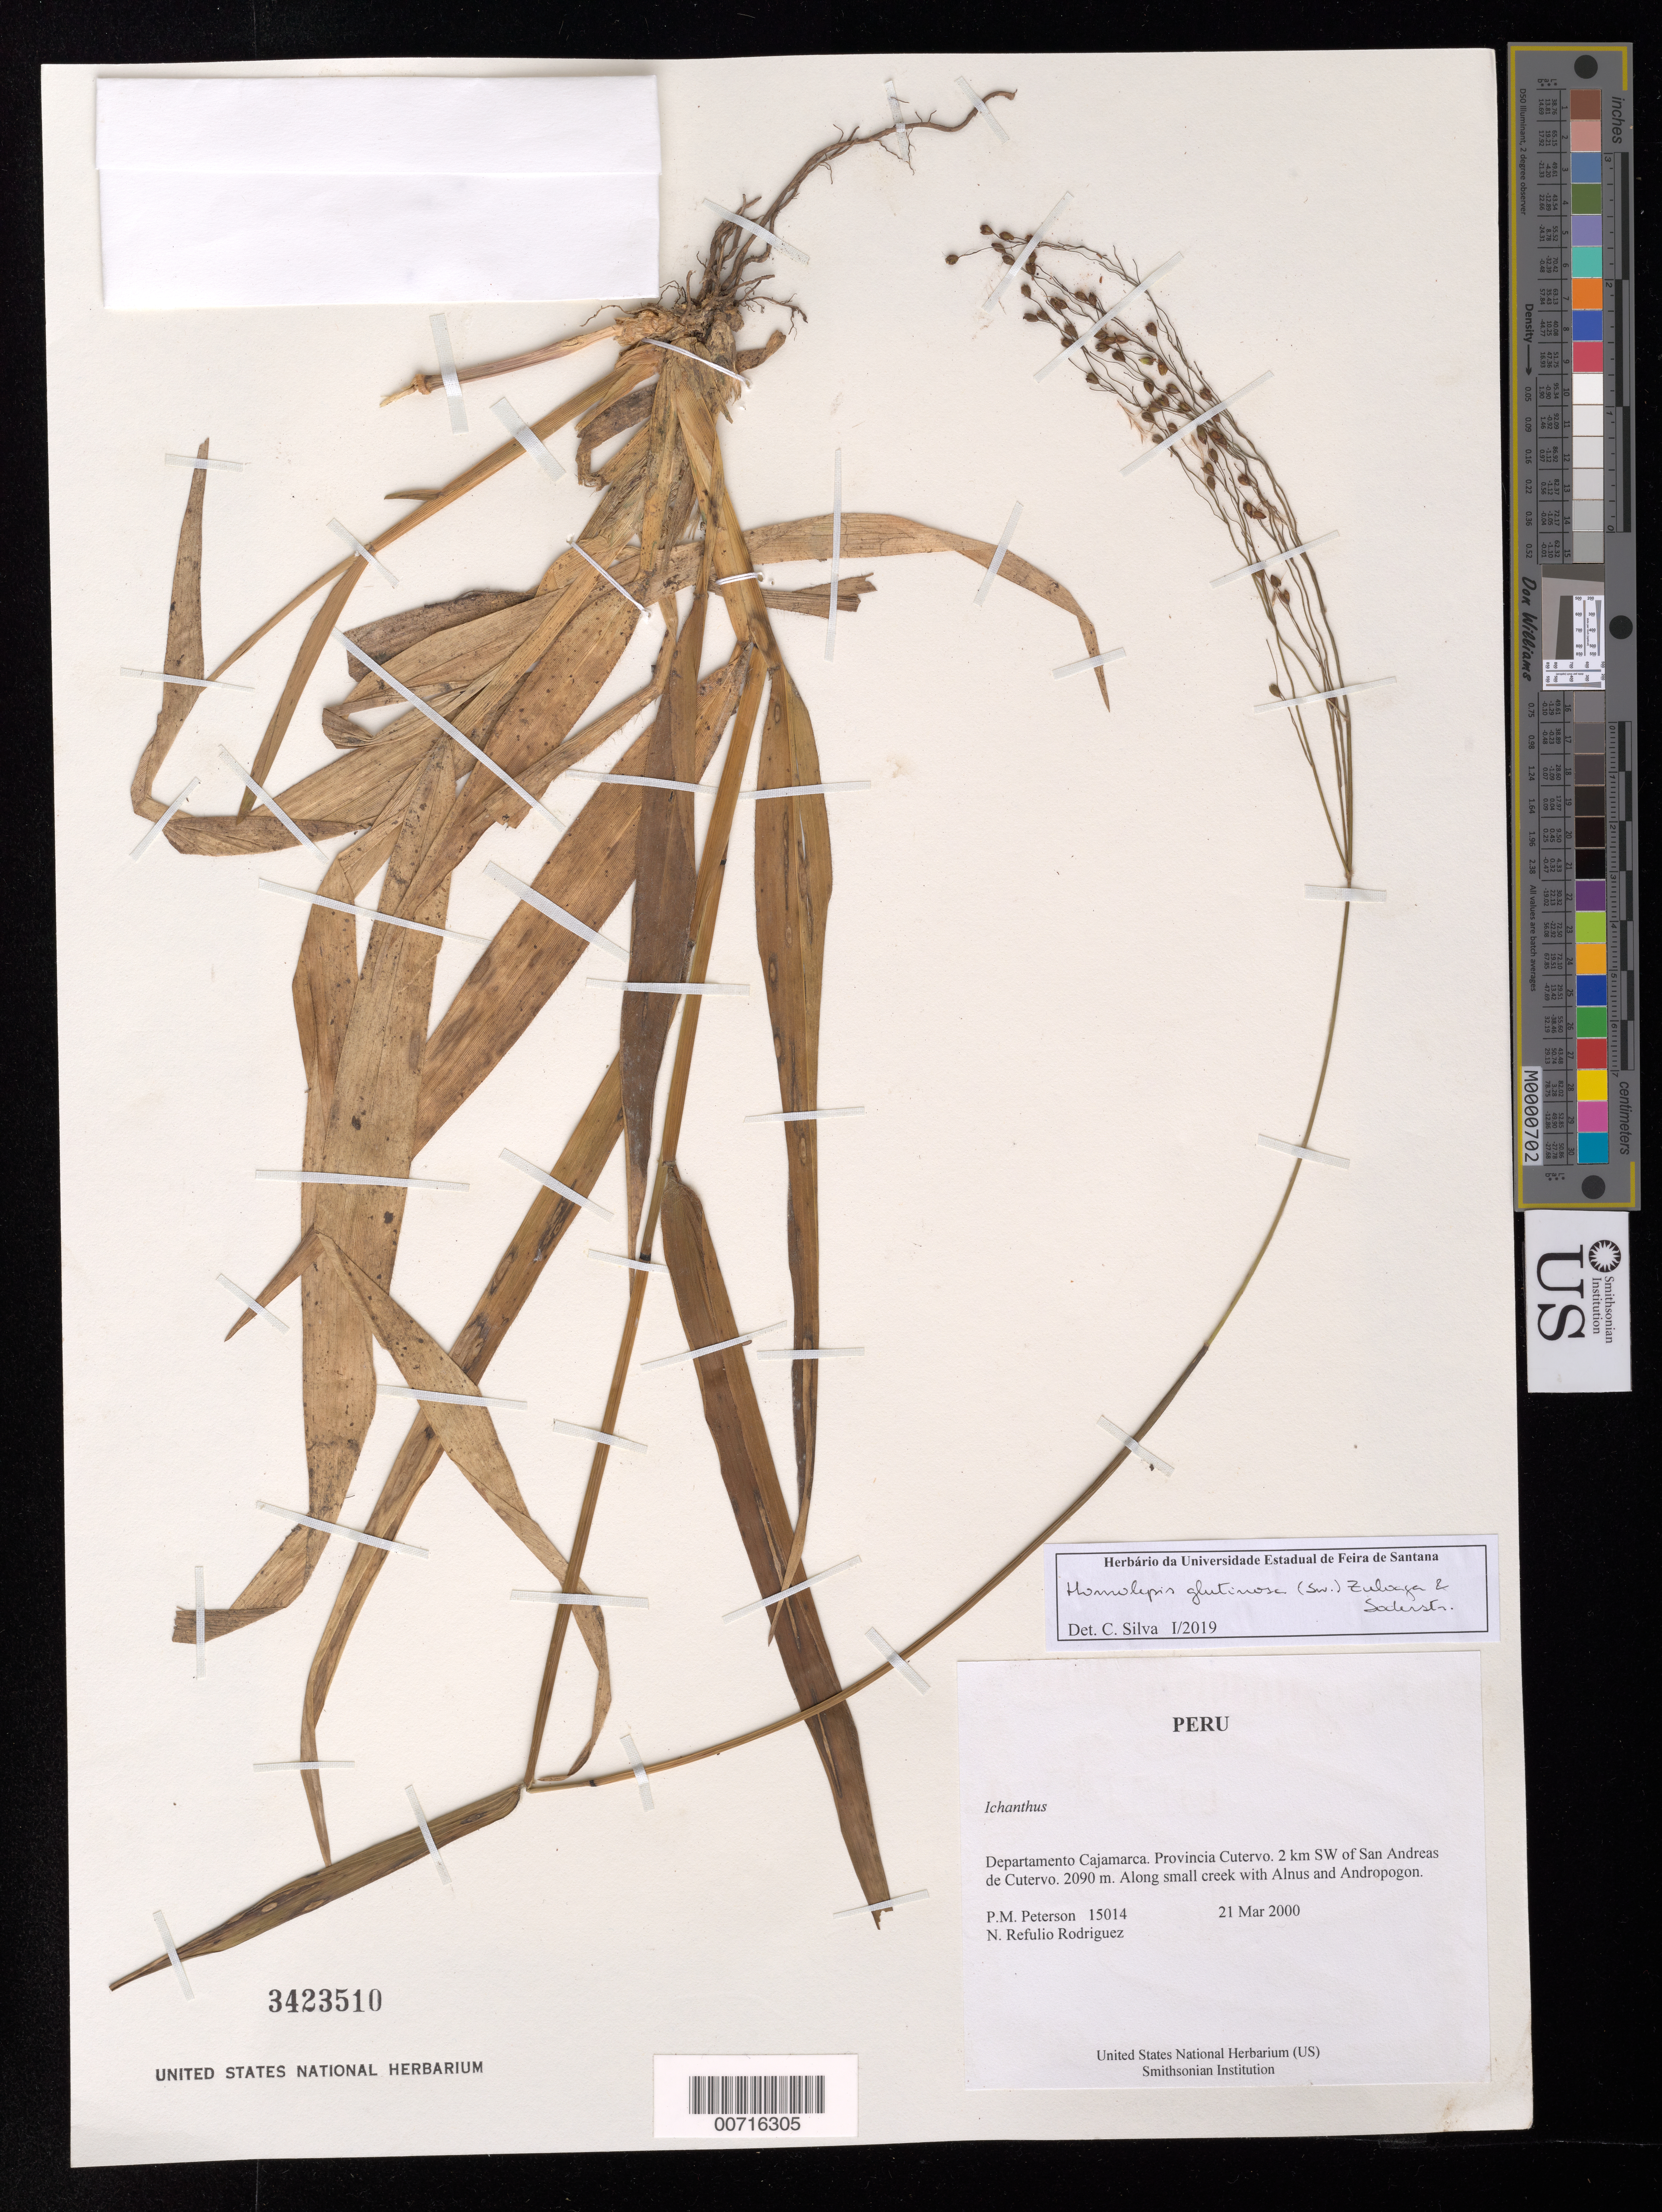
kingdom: Plantae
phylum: Tracheophyta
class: Liliopsida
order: Poales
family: Poaceae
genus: Homolepis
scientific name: Homolepis glutinosa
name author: (Sw.) Zuloaga & Soderstr.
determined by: Silva, C.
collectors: P. M. Peterson & N. Refulio-Rodríguez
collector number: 15014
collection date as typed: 21 Mar 2000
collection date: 2000-03-21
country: Peru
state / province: Cajamarca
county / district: Cutervo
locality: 2 km SW of San Andreas de Cutervo.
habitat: Along small creek with Alnus and Andropogon.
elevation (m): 2090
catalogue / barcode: US 3423510